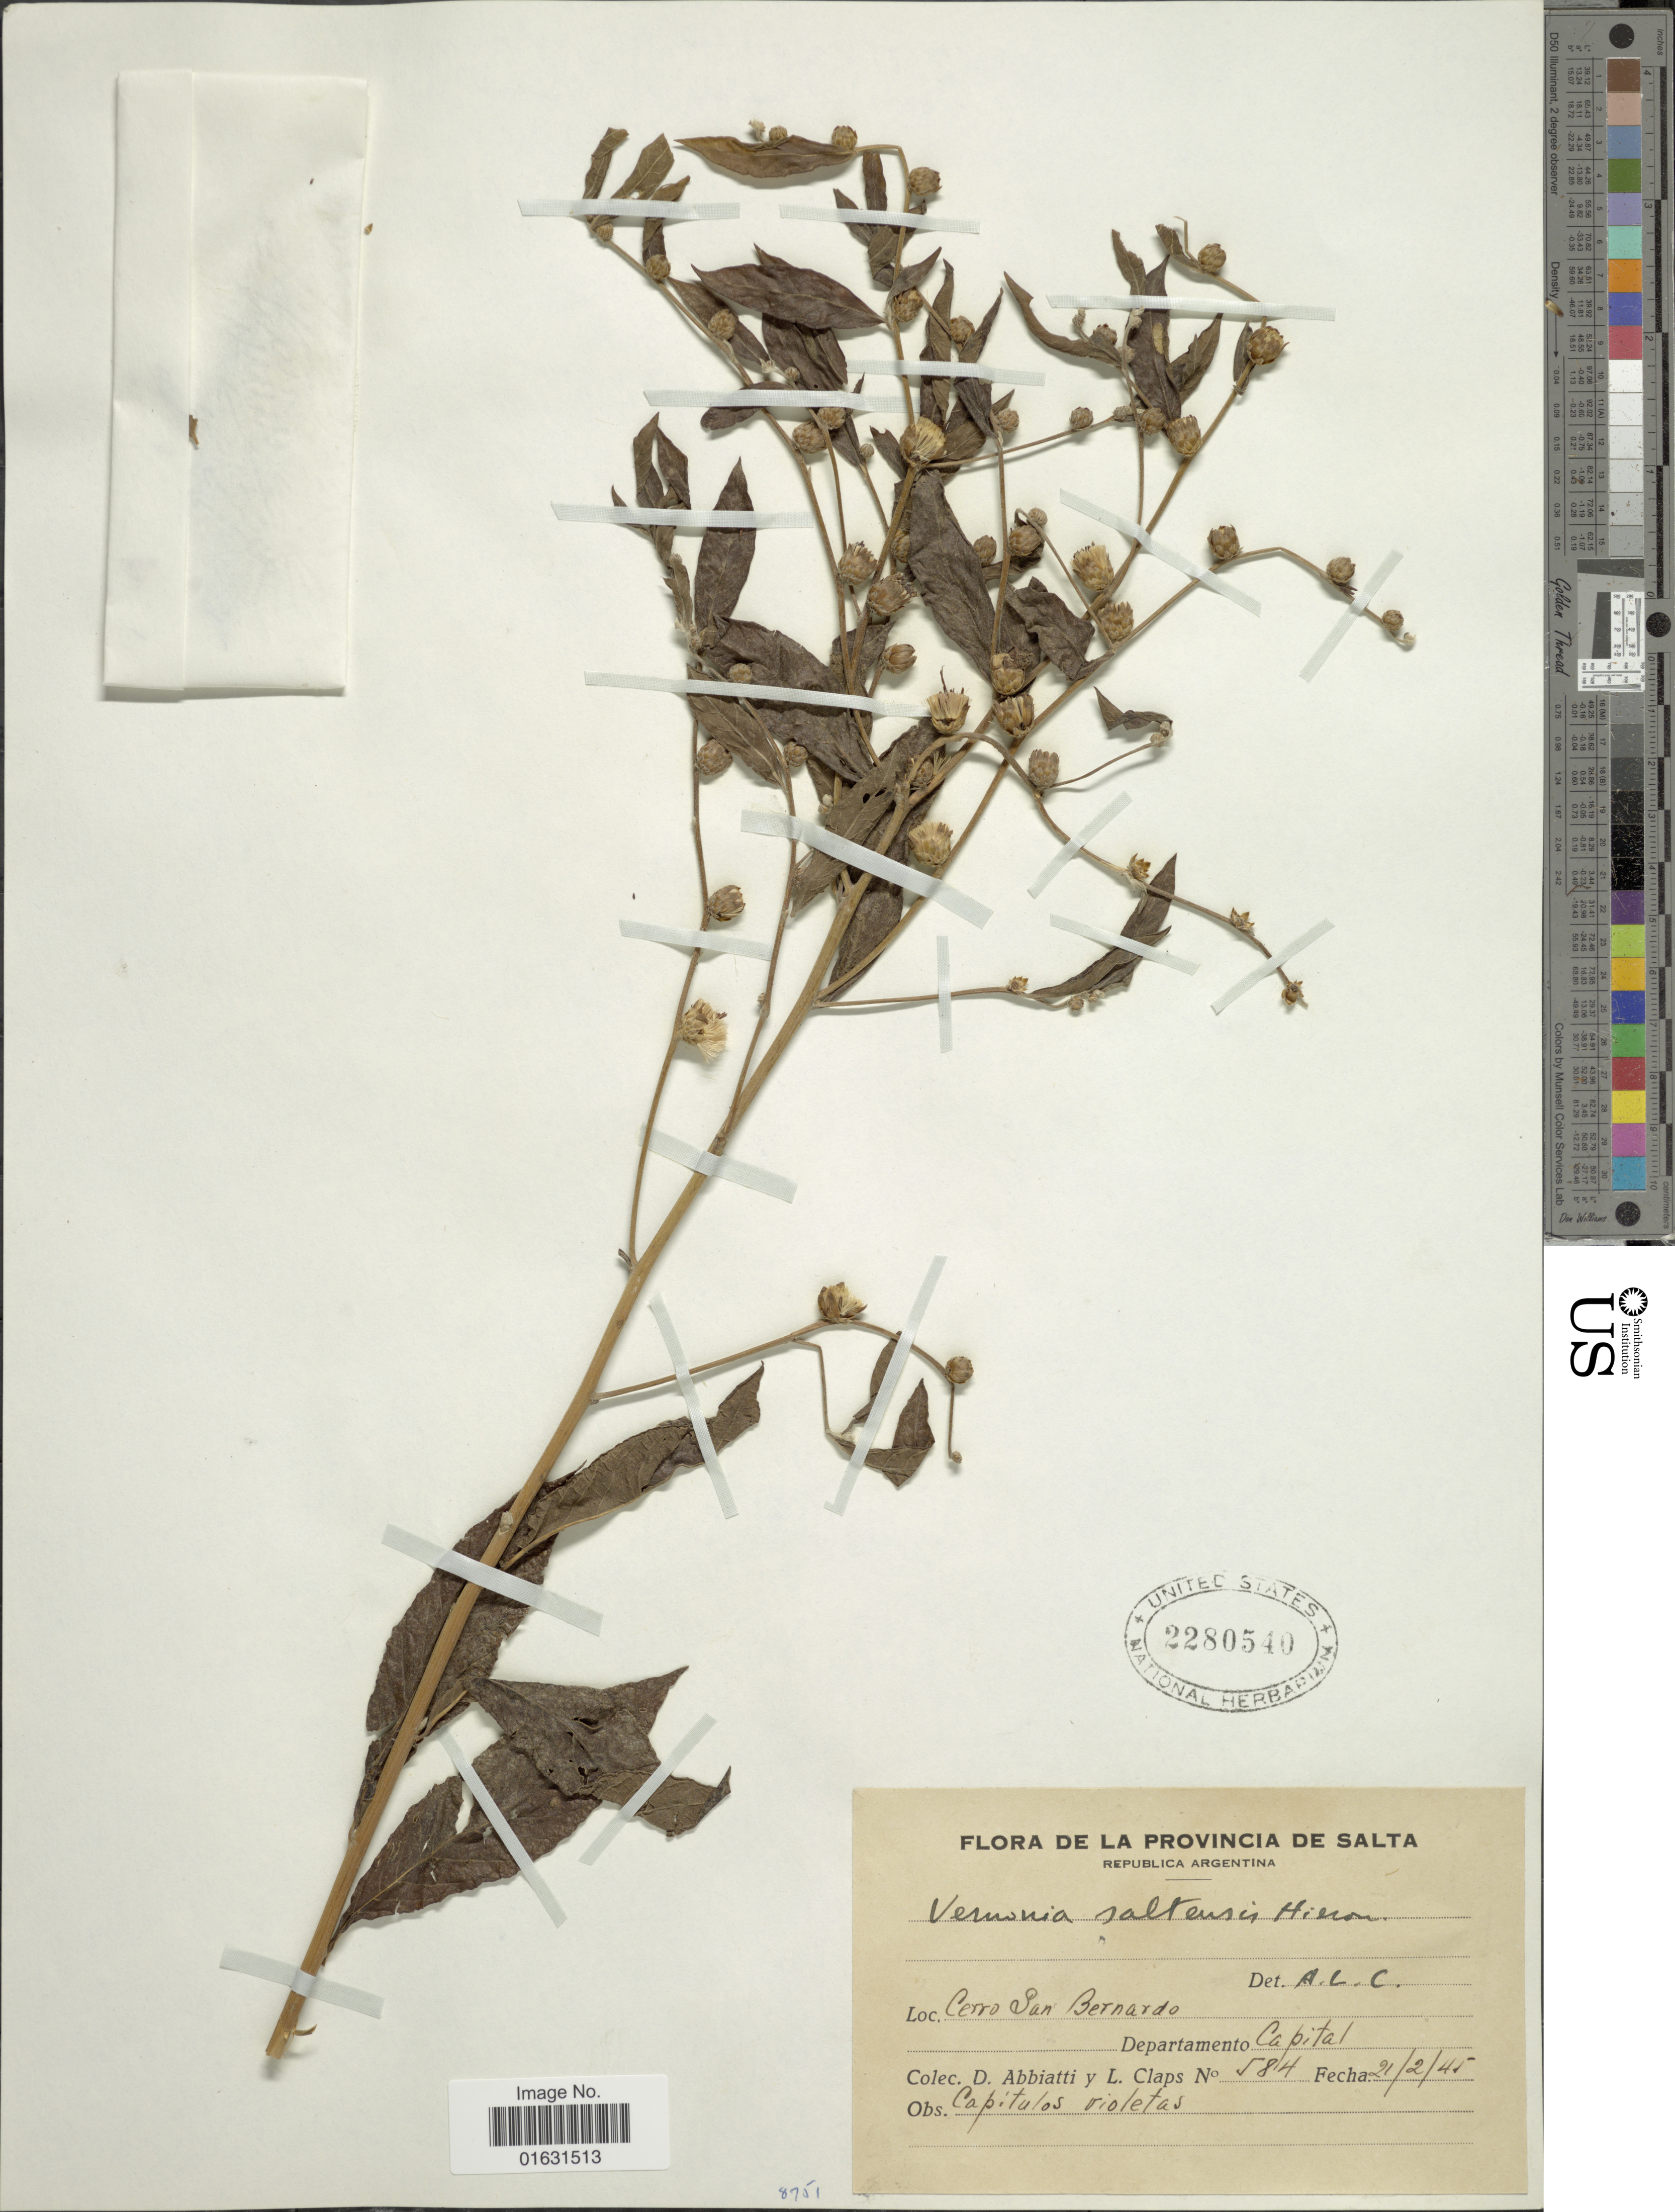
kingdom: Plantae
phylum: Tracheophyta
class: Magnoliopsida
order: Asterales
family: Asteraceae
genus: Lessingianthus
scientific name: Lessingianthus saltensis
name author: (Hieron.) H. Rob.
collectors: D. Abbiatti & L. Claps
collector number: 584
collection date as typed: Transcribed d/m/y: 21/2/45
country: Argentina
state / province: Salta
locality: Cerro San Bernardo, Departamento Capital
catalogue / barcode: US 2280540